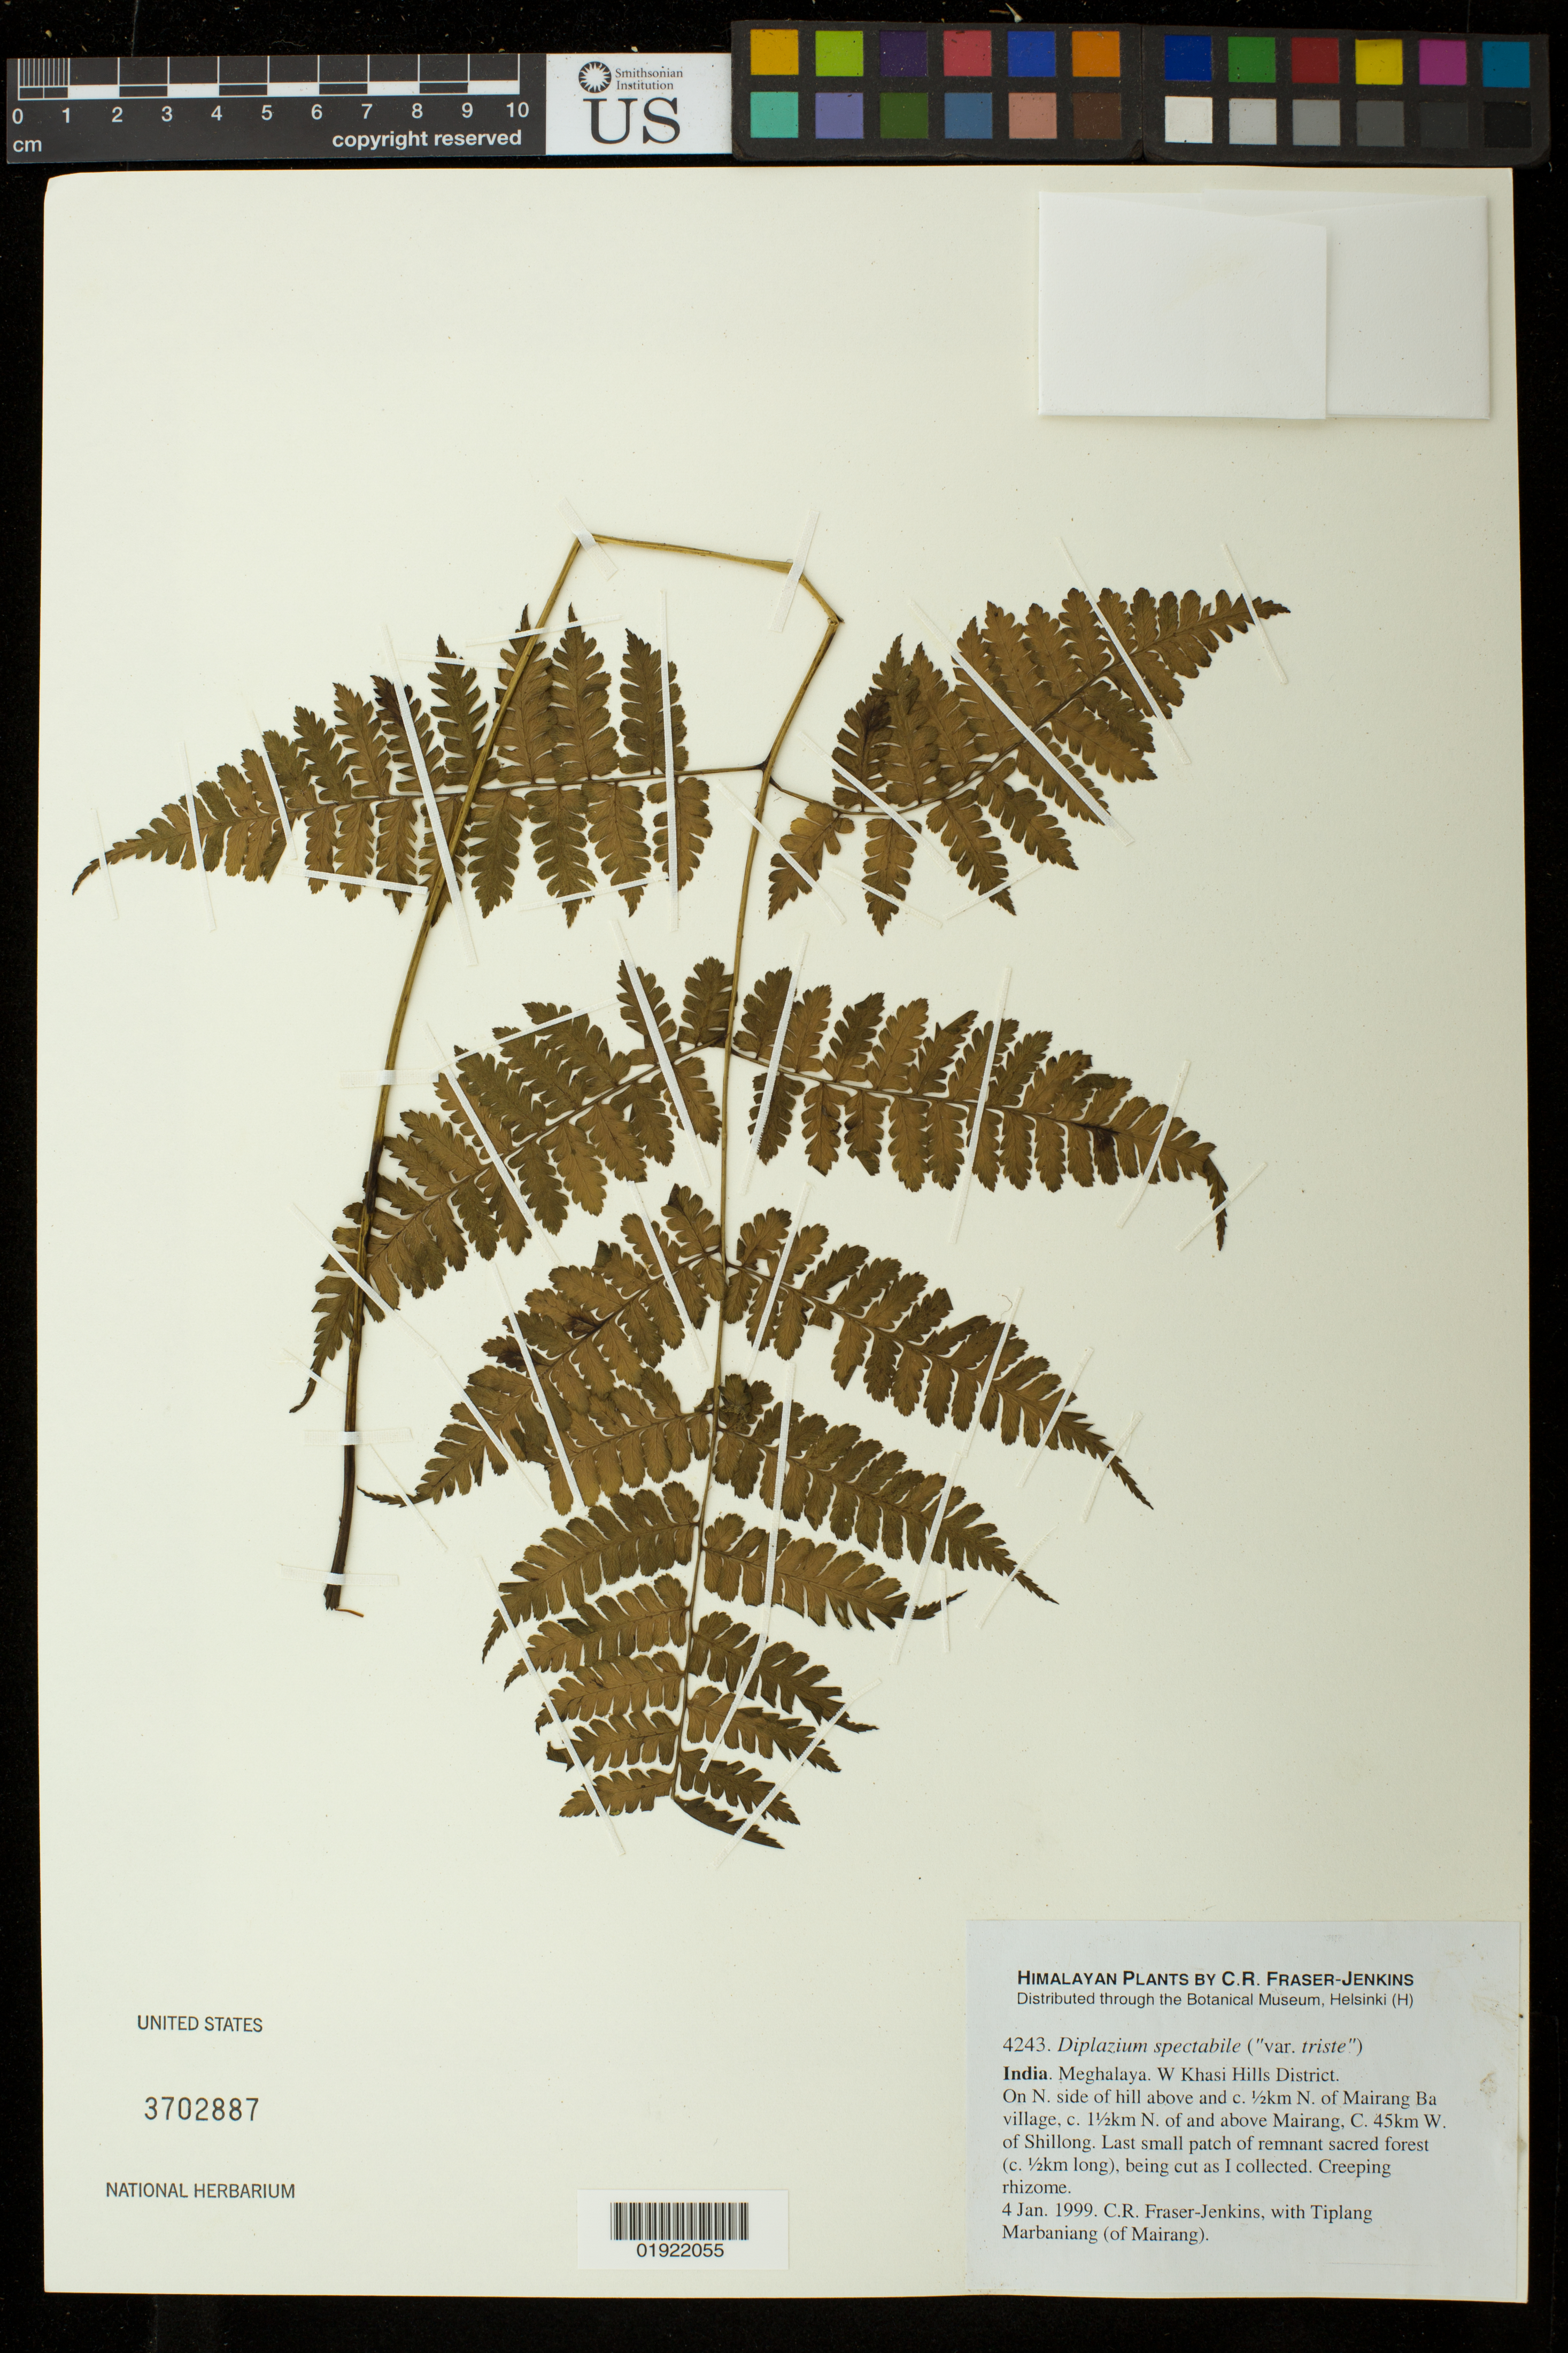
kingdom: Plantae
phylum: Tracheophyta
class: Polypodiopsida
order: Polypodiales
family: Athyriaceae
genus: Diplazium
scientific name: Diplazium spectabile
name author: (Wall. ex Mett.) Bir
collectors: C. R. Fraser-Jenkins & T. Marbaniang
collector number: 4243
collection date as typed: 4 Jan 1999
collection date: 1999-01-04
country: India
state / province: Meghalaya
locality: W Khasi Hills District. On N. side of hill above and c.1/2km N. of Mairang Ba village, c. 1 1/2km long)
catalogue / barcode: US 3702887